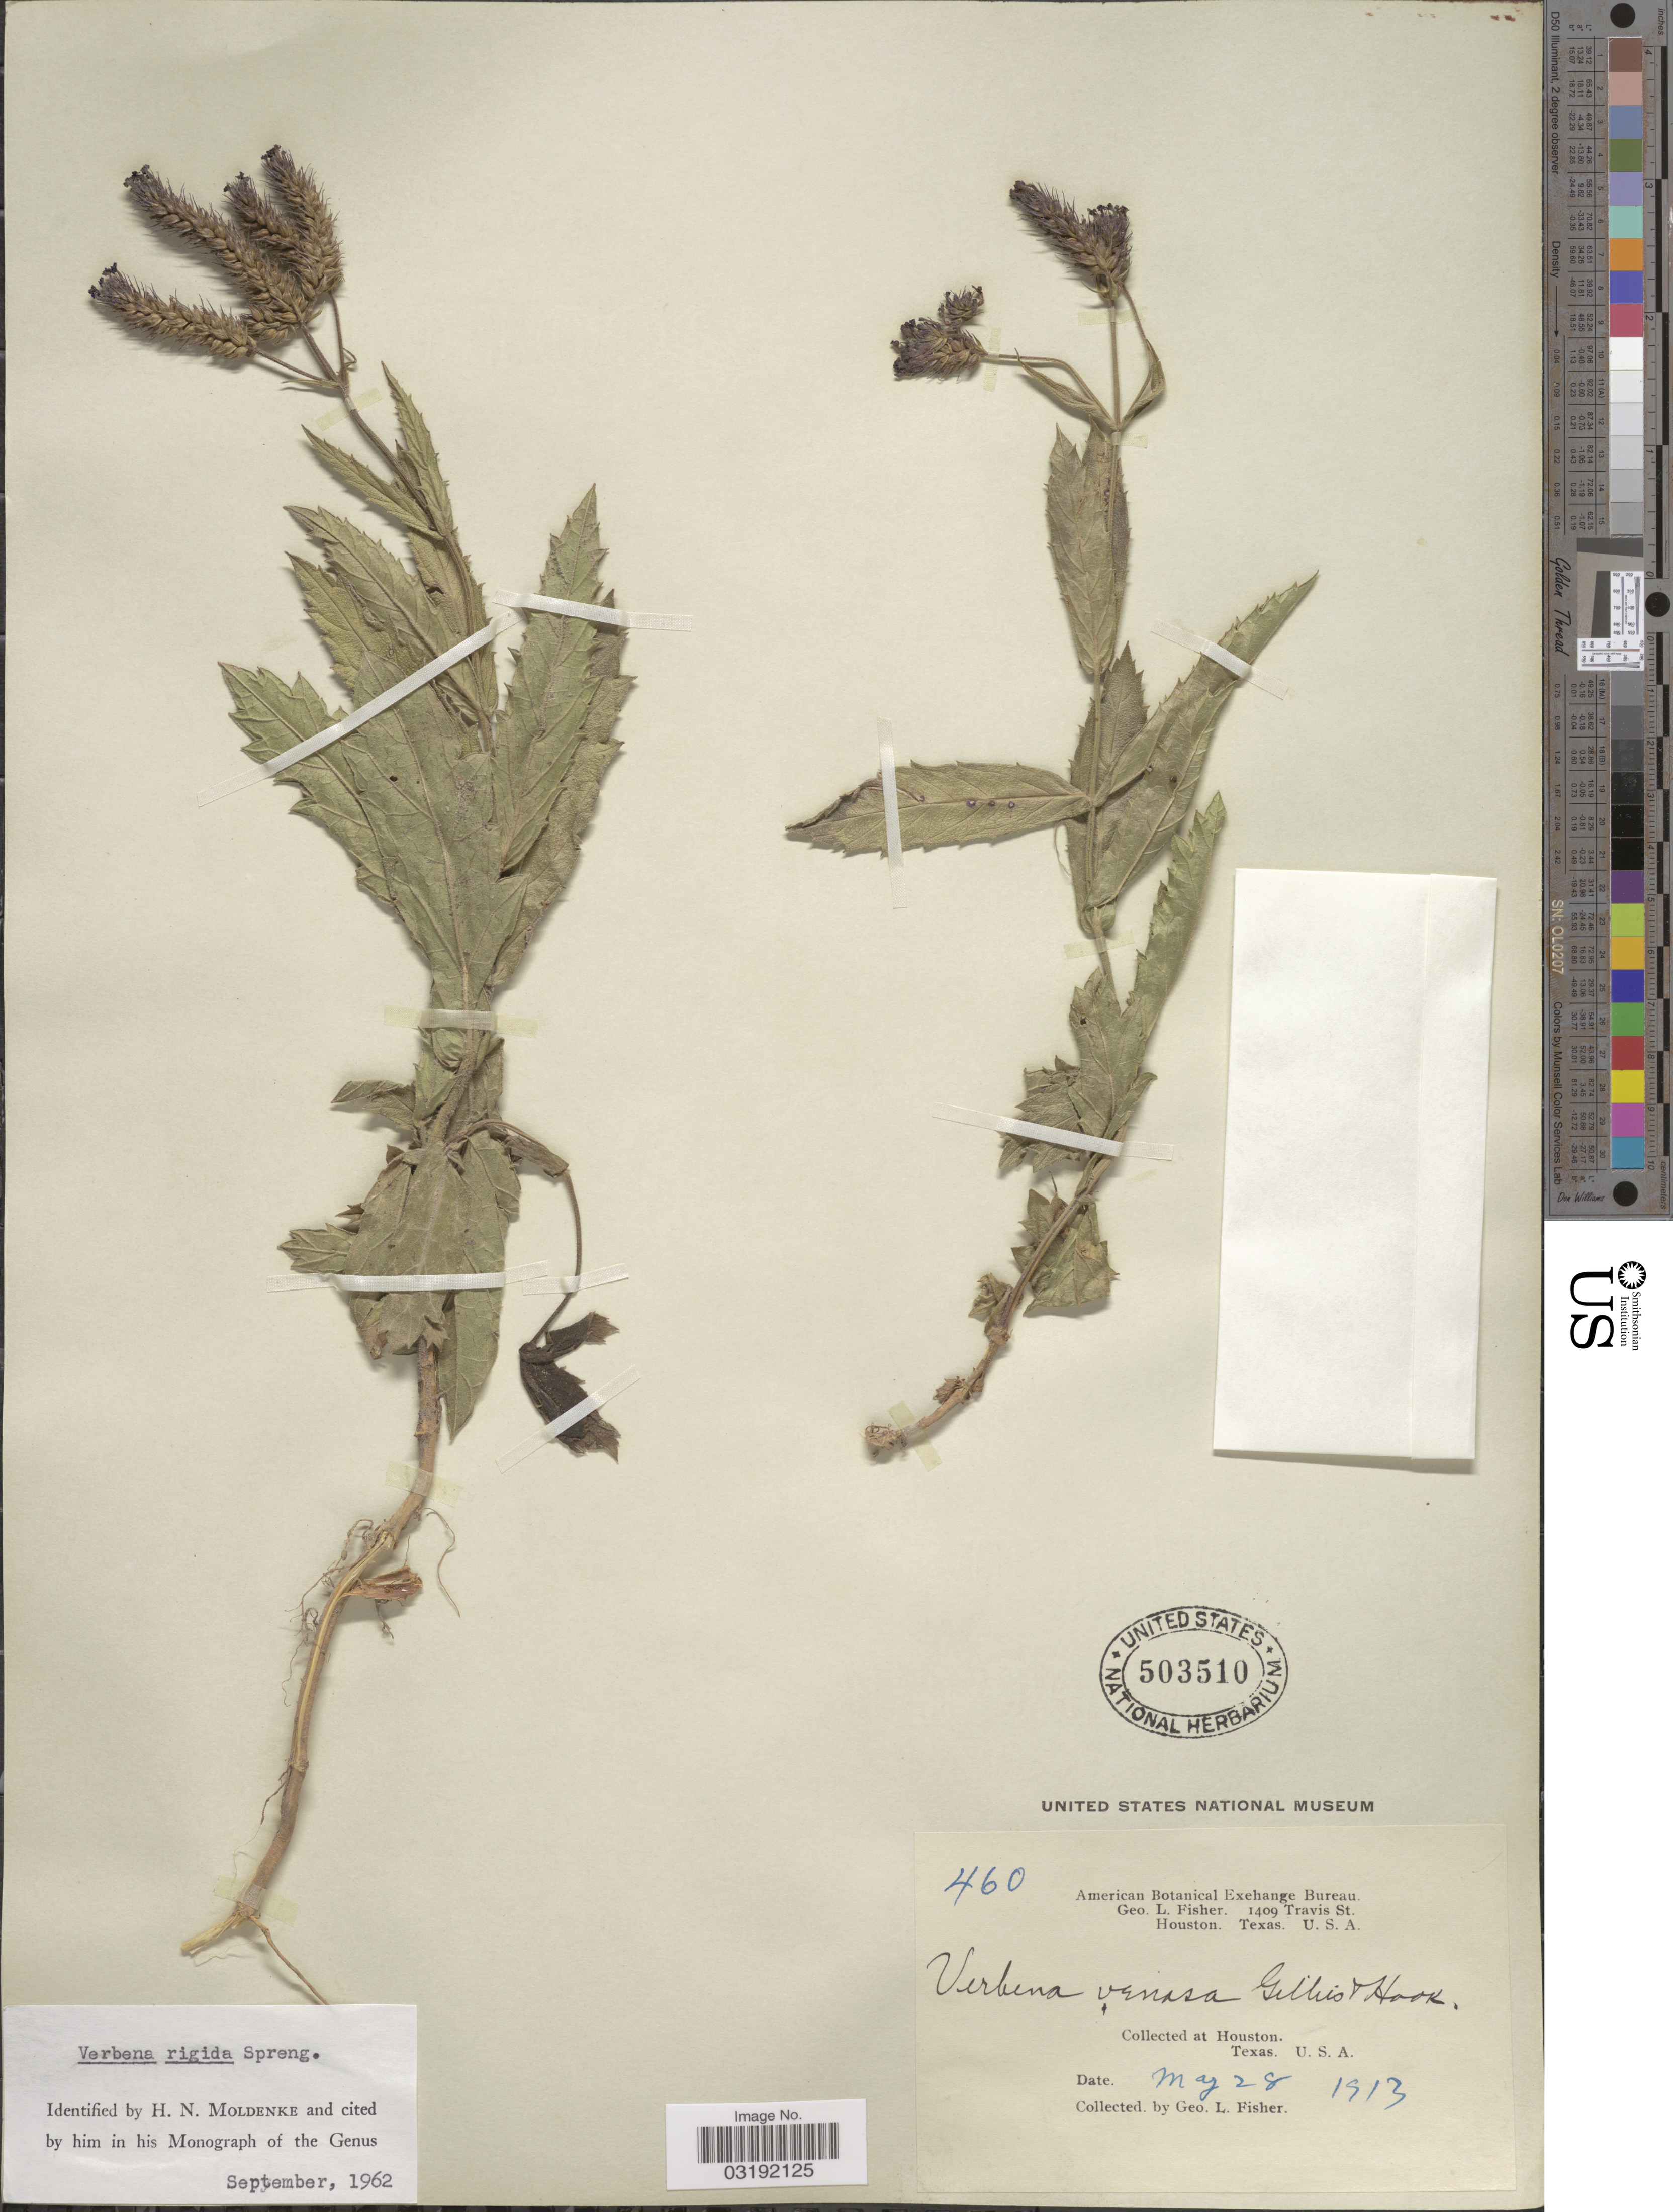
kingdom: Plantae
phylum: Tracheophyta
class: Magnoliopsida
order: Lamiales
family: Verbenaceae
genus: Verbena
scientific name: Verbena rigida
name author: Spreng.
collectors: G. L. Fisher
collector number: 460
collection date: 1913-05-28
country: United States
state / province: Texas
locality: At Houston.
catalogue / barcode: US 503510